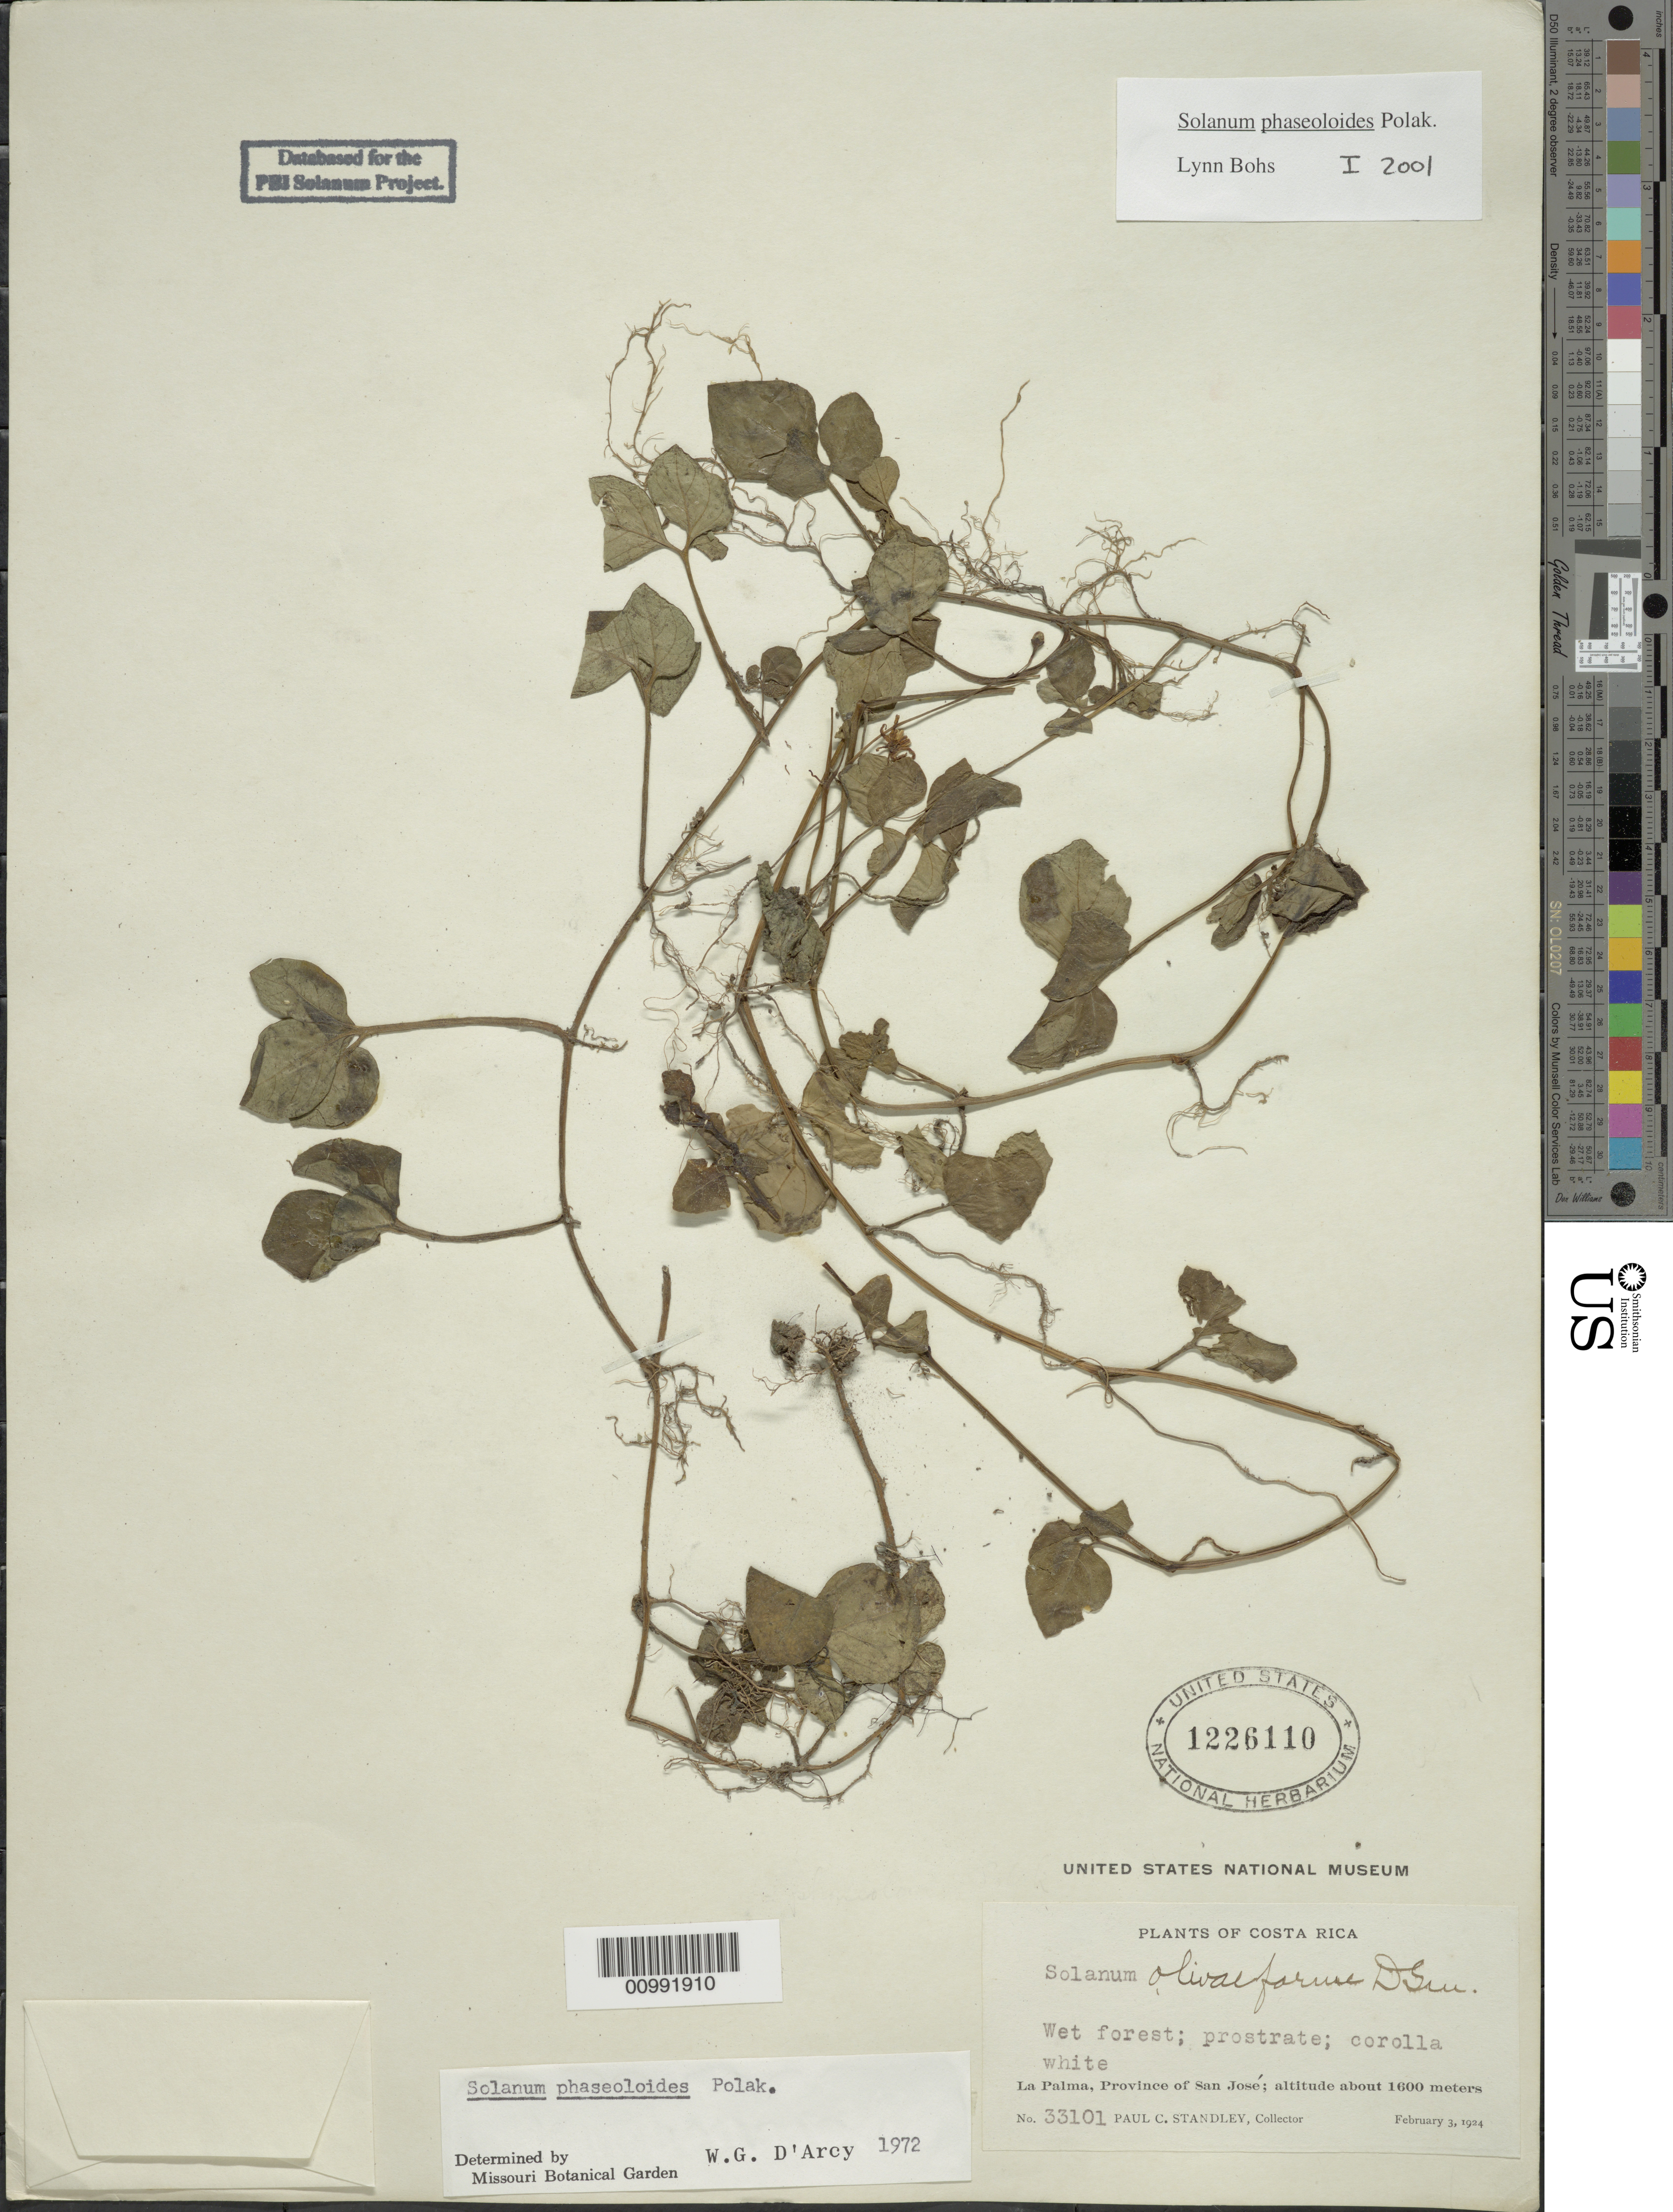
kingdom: Plantae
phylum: Tracheophyta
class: Magnoliopsida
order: Solanales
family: Solanaceae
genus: Solanum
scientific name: Solanum phaseoloides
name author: Pol.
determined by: Bohs, L. A.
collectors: P. C. Standley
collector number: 33101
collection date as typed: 3 Feb 1924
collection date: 1924-02-03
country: Costa Rica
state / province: San José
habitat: Wet forest.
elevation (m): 1600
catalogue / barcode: US 1226110